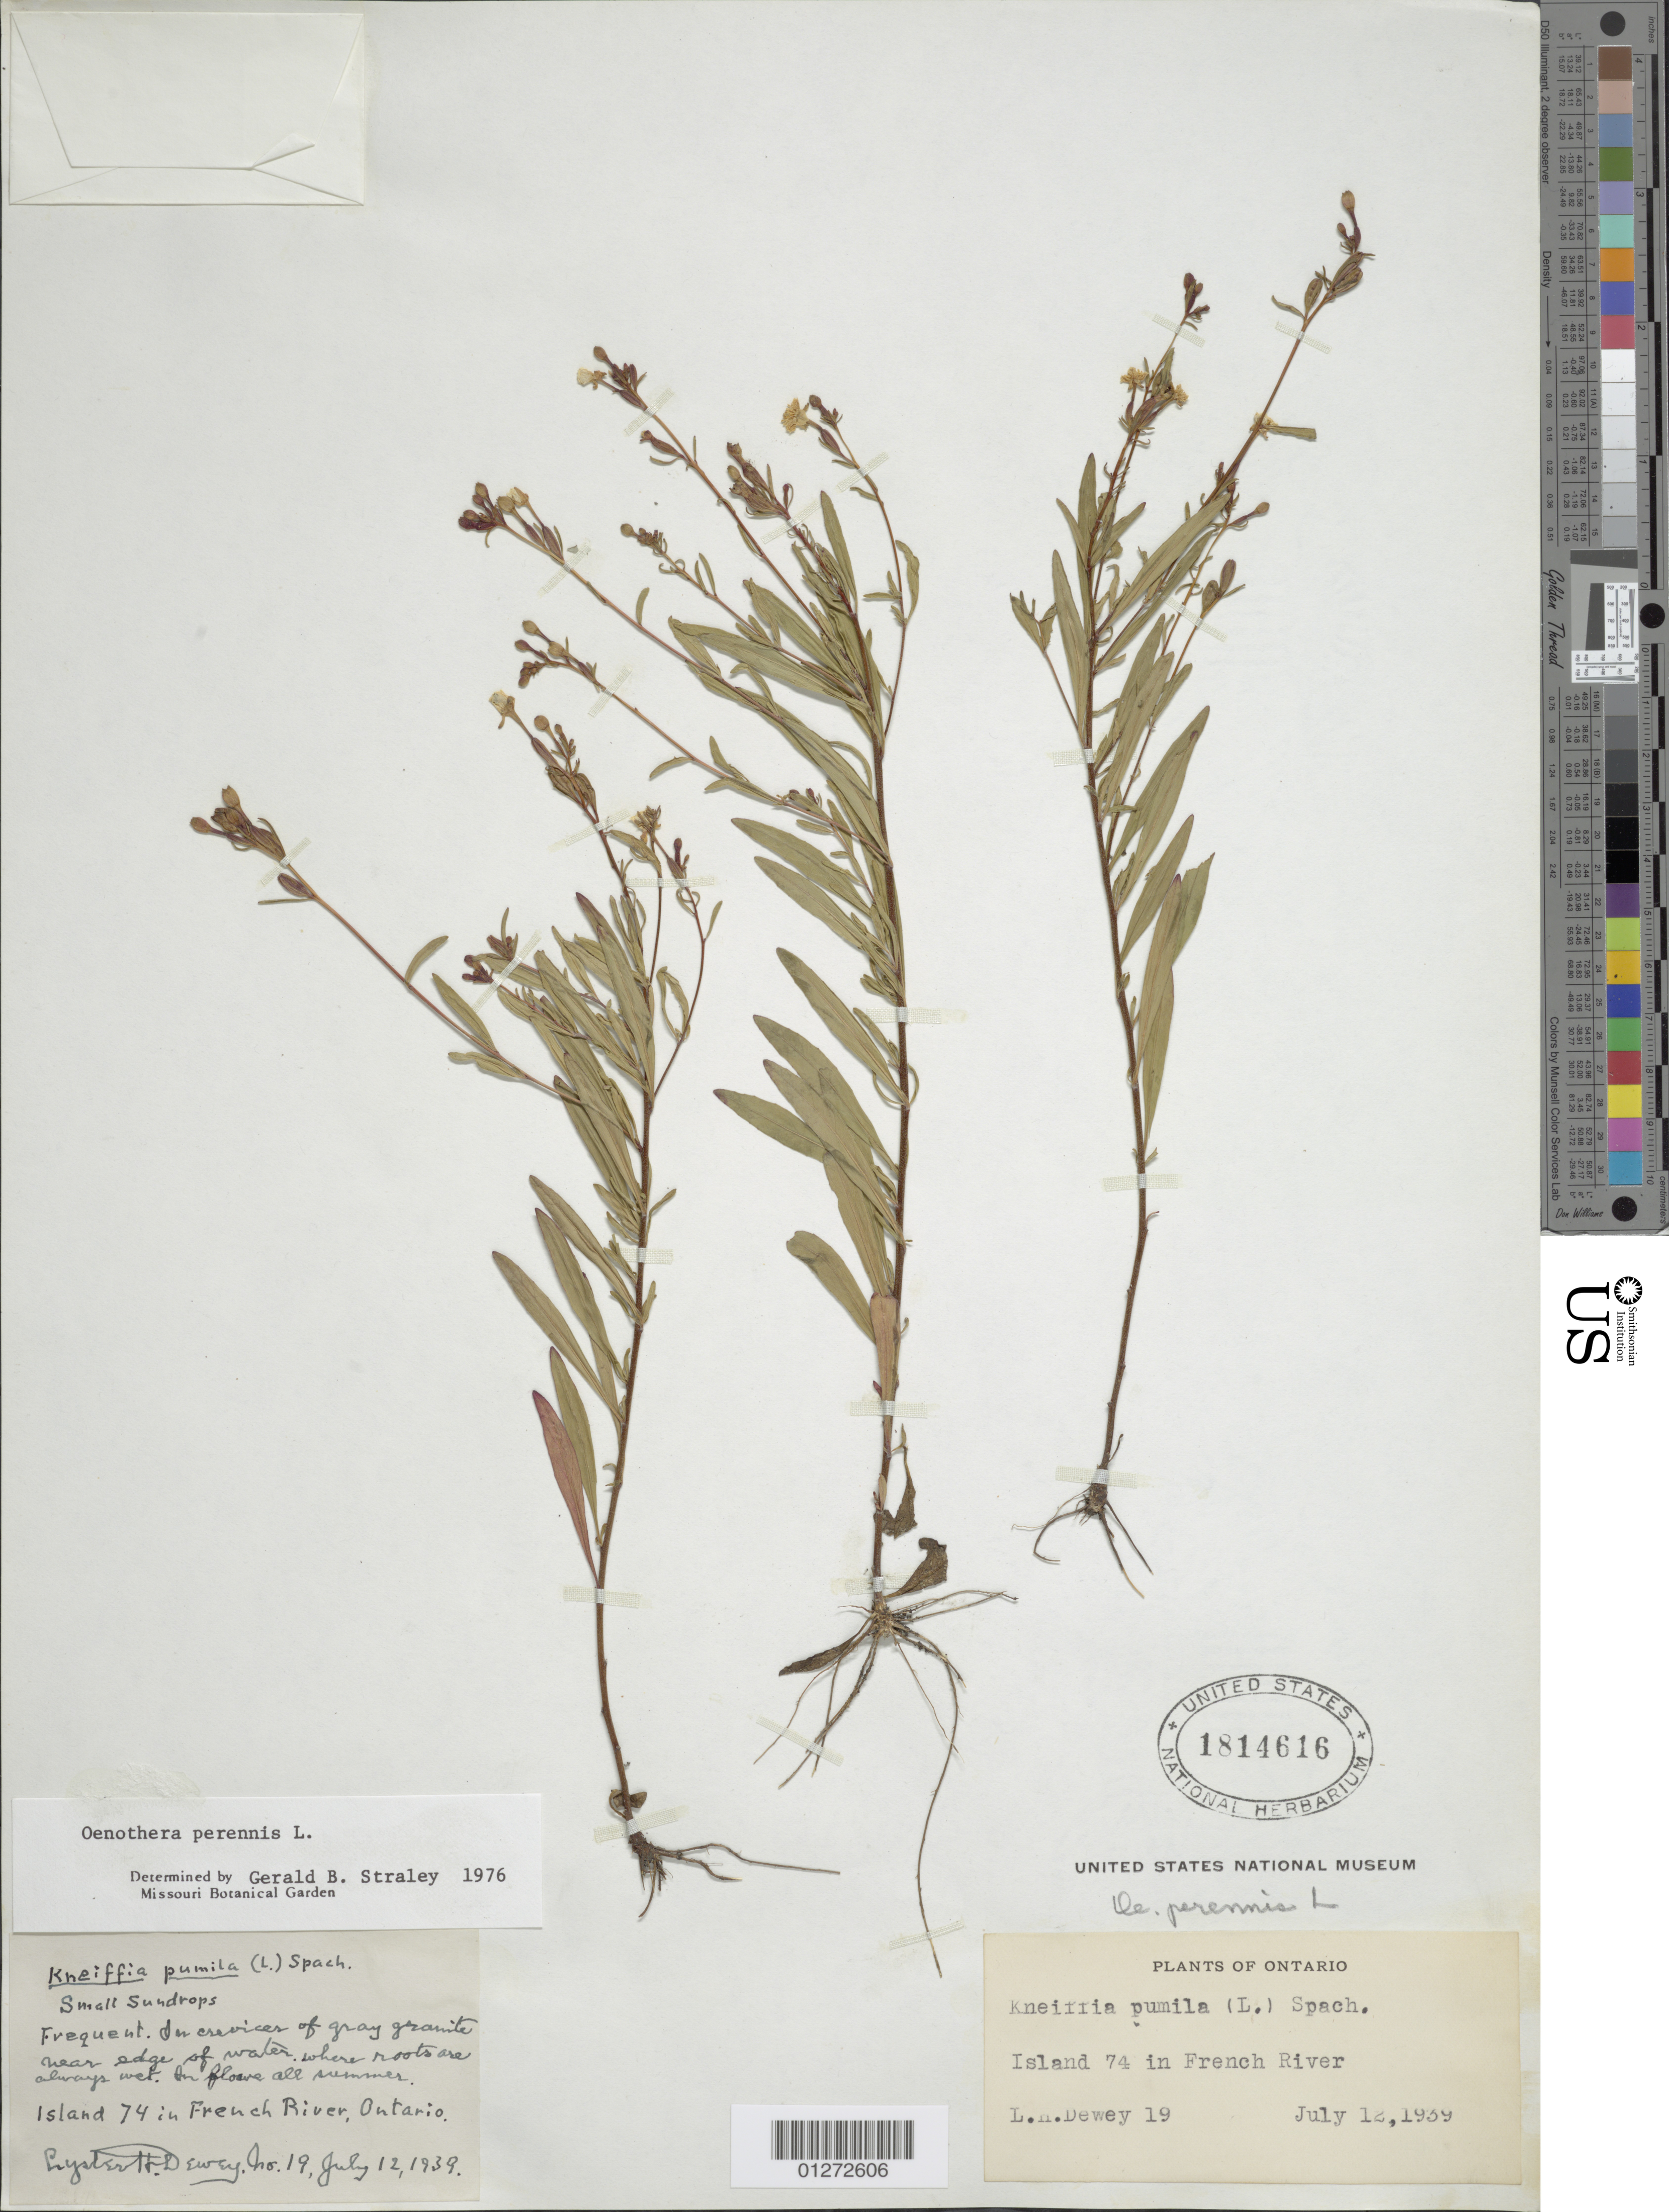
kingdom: Plantae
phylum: Tracheophyta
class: Magnoliopsida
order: Myrtales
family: Onagraceae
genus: Oenothera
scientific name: Oenothera perennis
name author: L.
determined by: Straley, G. B.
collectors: L. H. Dewey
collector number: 19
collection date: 1939-07-12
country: Canada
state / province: Ontario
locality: Island 74 in French River.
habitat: Near edge of water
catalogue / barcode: US 1814616